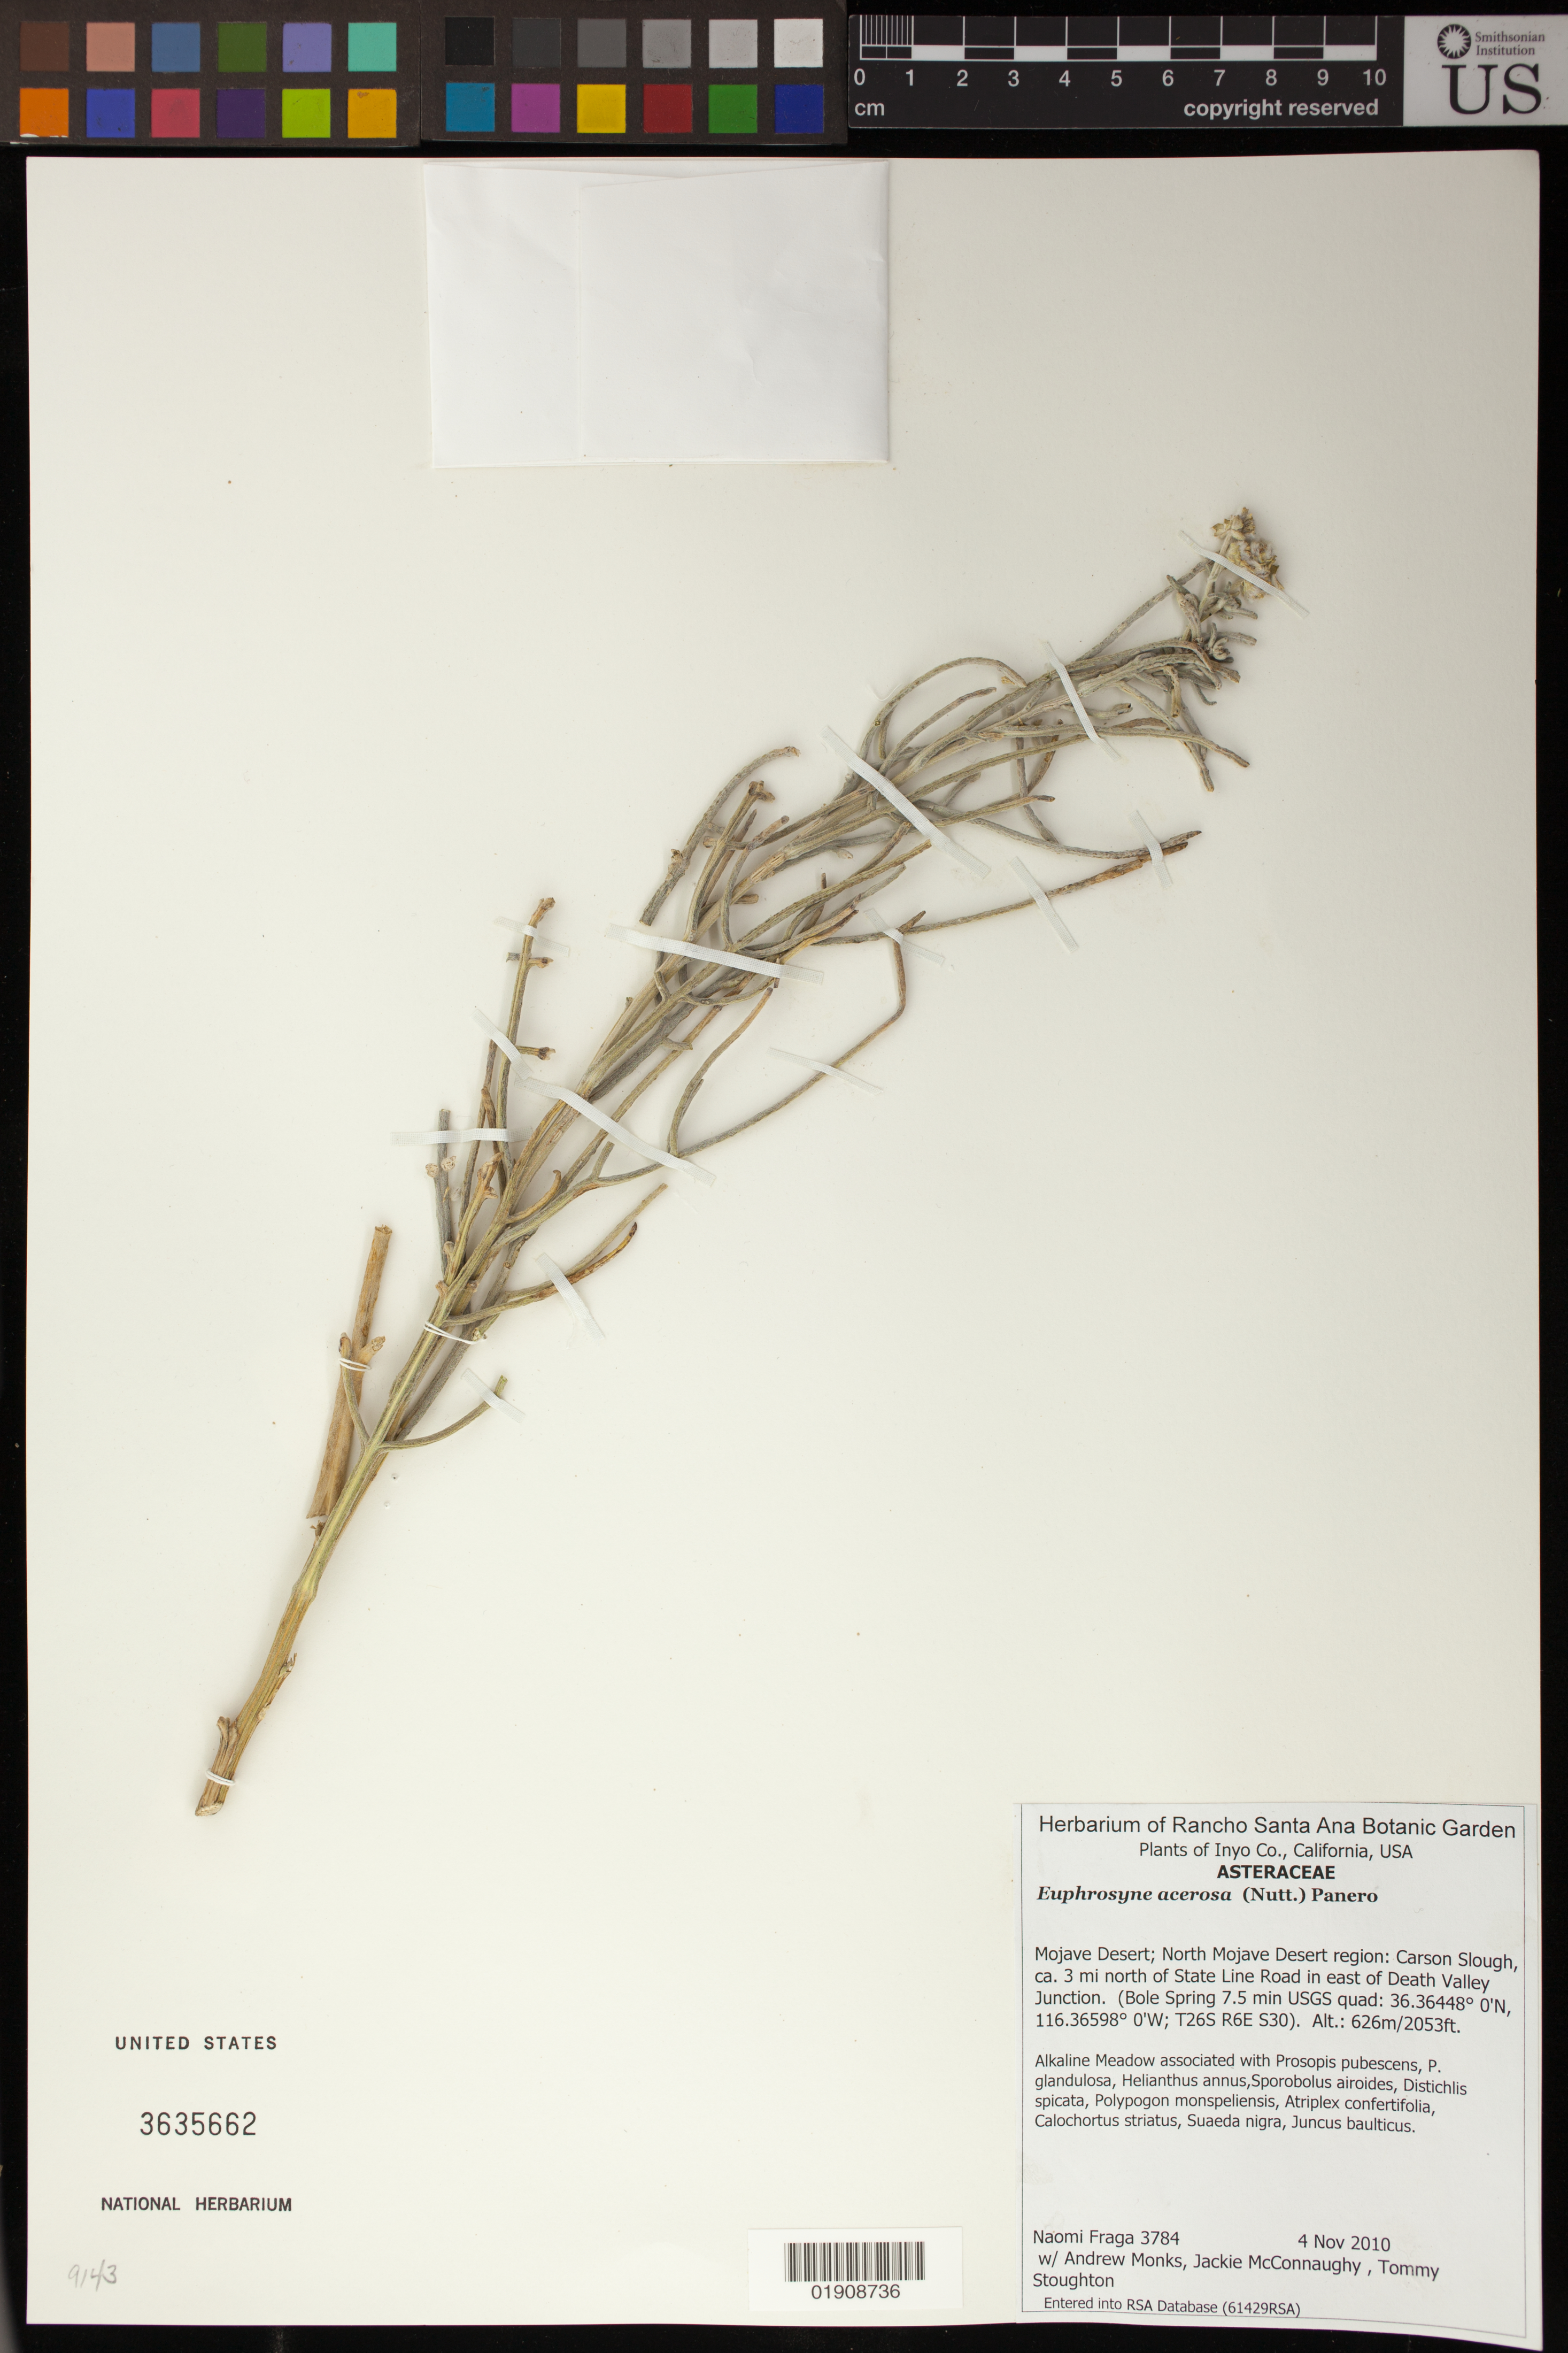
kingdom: Plantae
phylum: Tracheophyta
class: Magnoliopsida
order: Asterales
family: Asteraceae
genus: Oxytenia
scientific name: Oxytenia acerosa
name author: Nutt.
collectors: N. Fraga et al.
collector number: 3784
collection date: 2010-11-04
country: United States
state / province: California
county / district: Inyo Co.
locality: Mojave Desert; N Mojave Desert region; Carson Slough, ca. 3 mi N of State Line Road in E of Death Valley Junction (Bole Spring 7,5 min USGS Quad)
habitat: alkaline Meadow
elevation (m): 626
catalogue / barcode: US 3635662